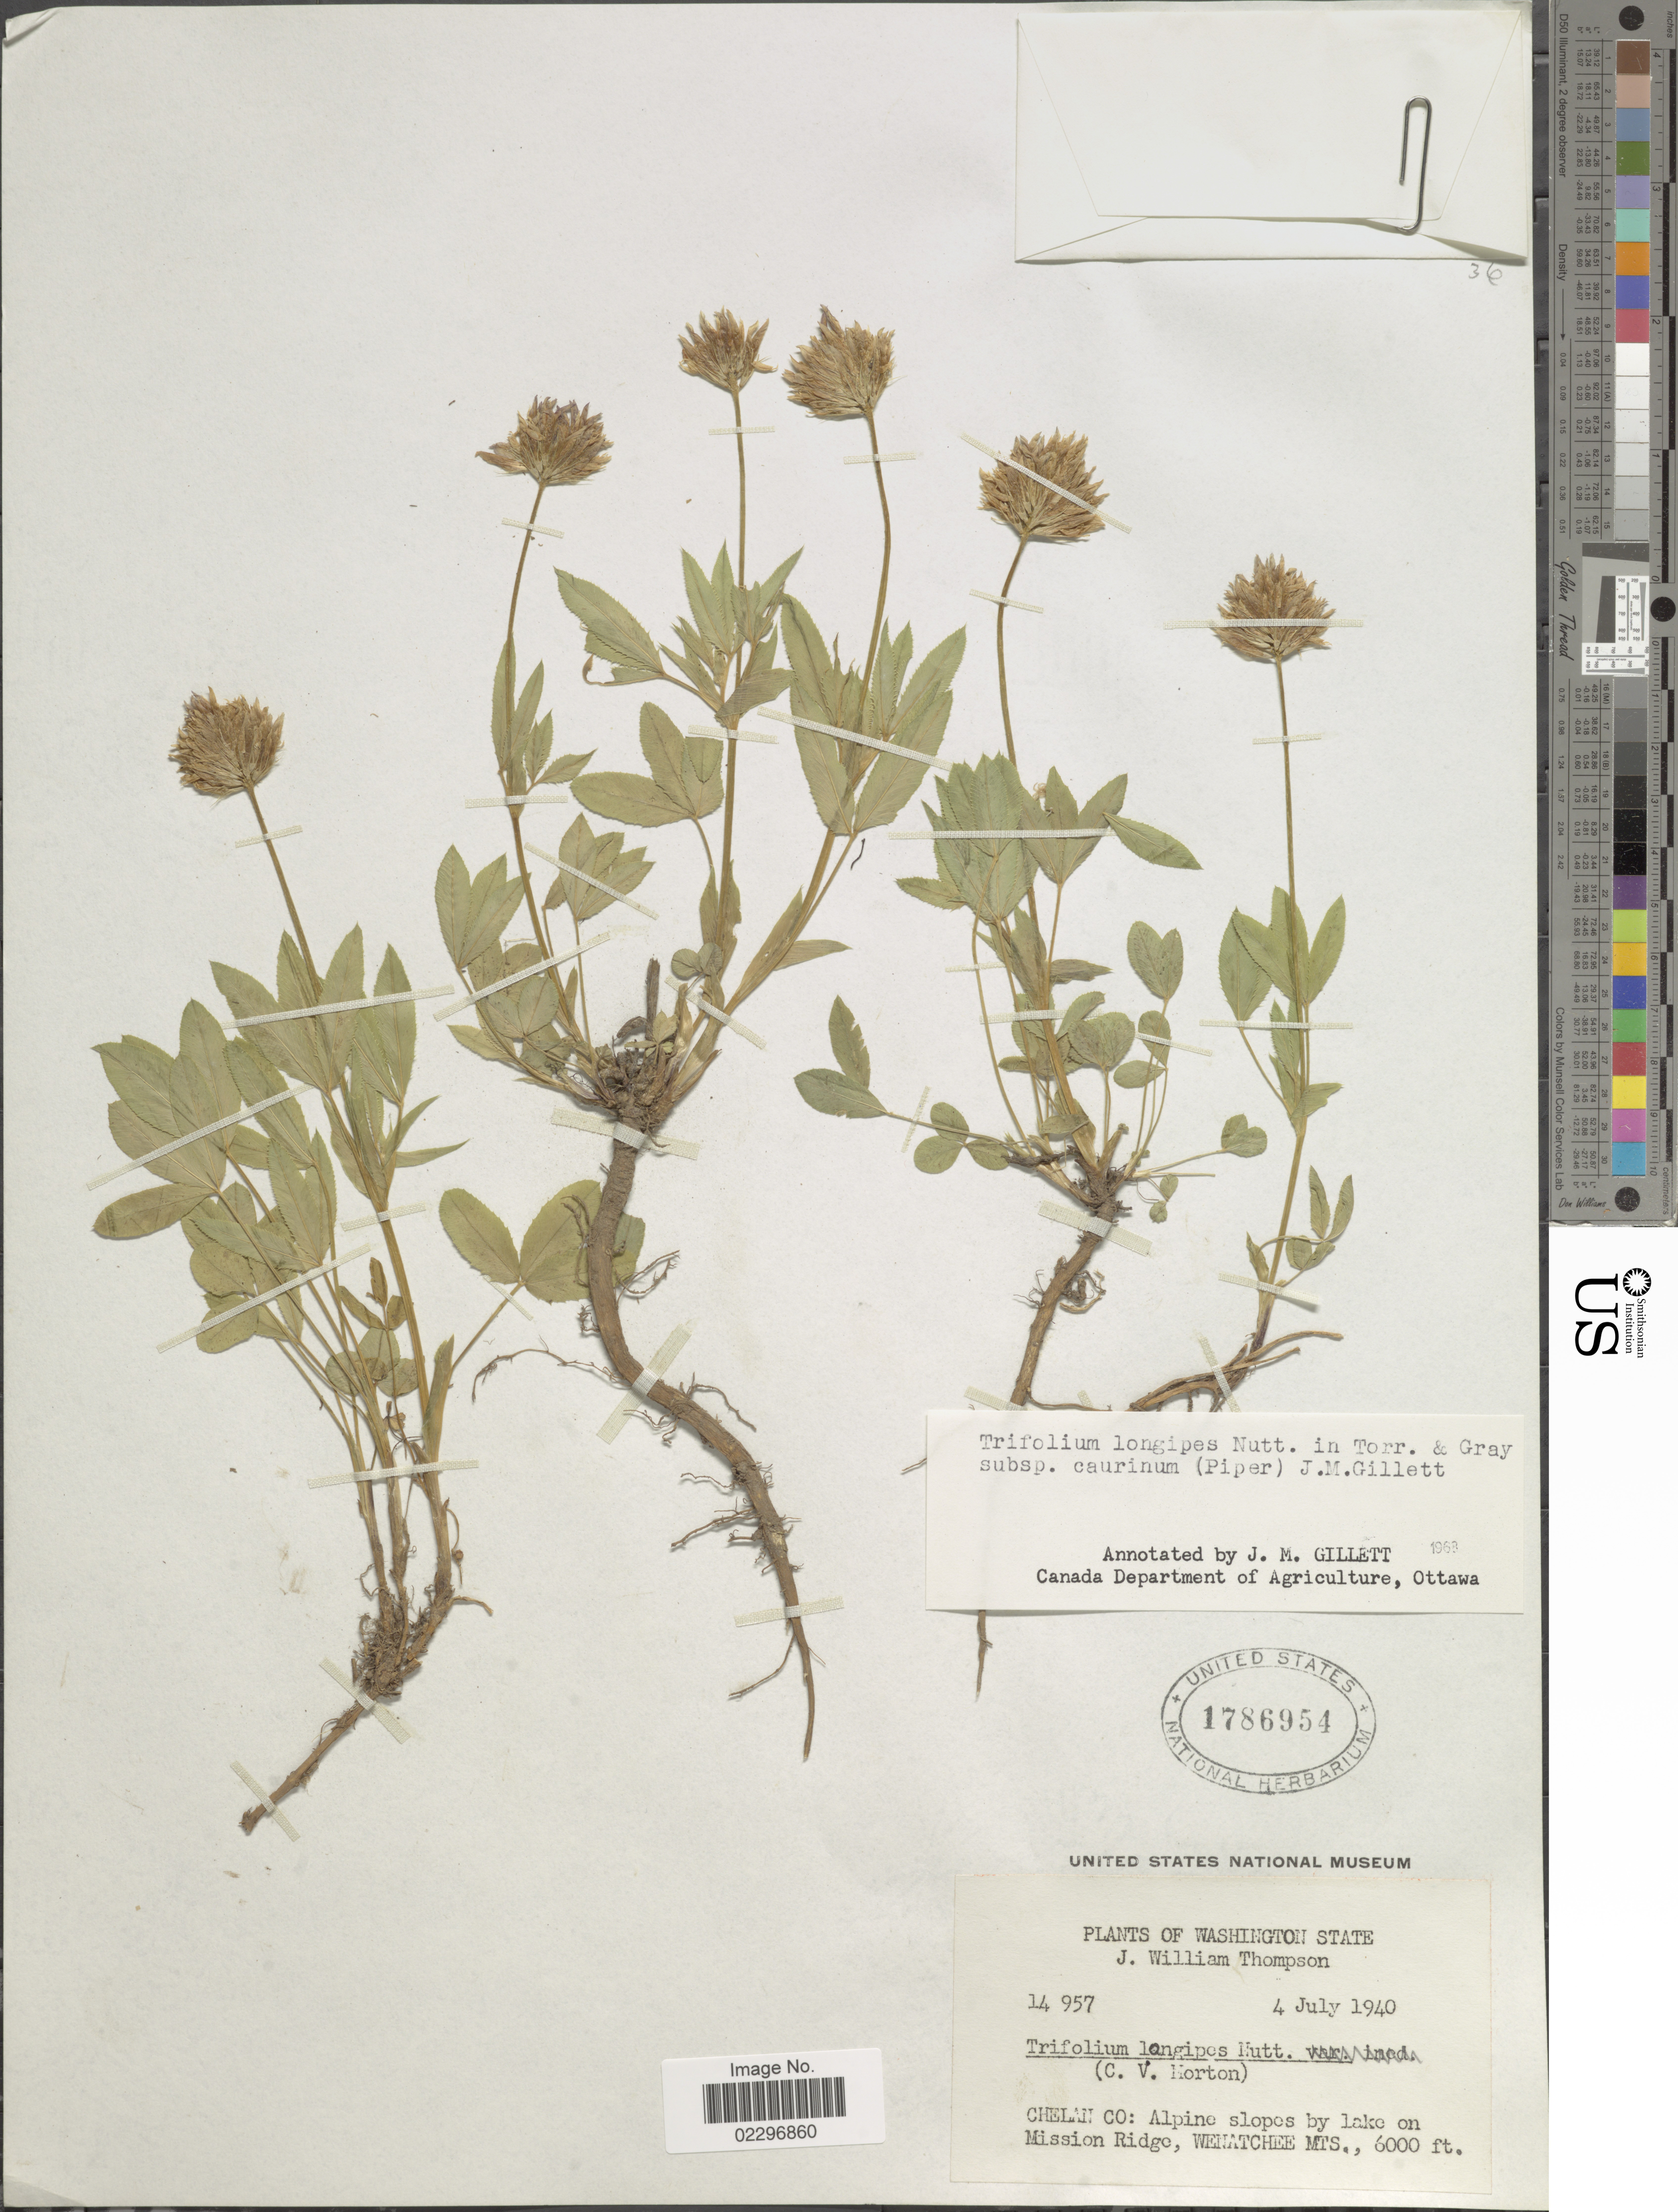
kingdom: Plantae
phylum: Tracheophyta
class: Magnoliopsida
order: Fabales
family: Fabaceae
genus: Trifolium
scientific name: Trifolium longipes subsp. caurinum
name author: (Piper) J.M. Gillett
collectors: J. W. Thompson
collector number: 14957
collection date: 1940-07-04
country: United States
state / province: Washington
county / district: Chelan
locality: Chelan Co: Alpine slopes by lake on Mission Range, Wenatchee Mts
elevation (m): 1829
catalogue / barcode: US 1786954